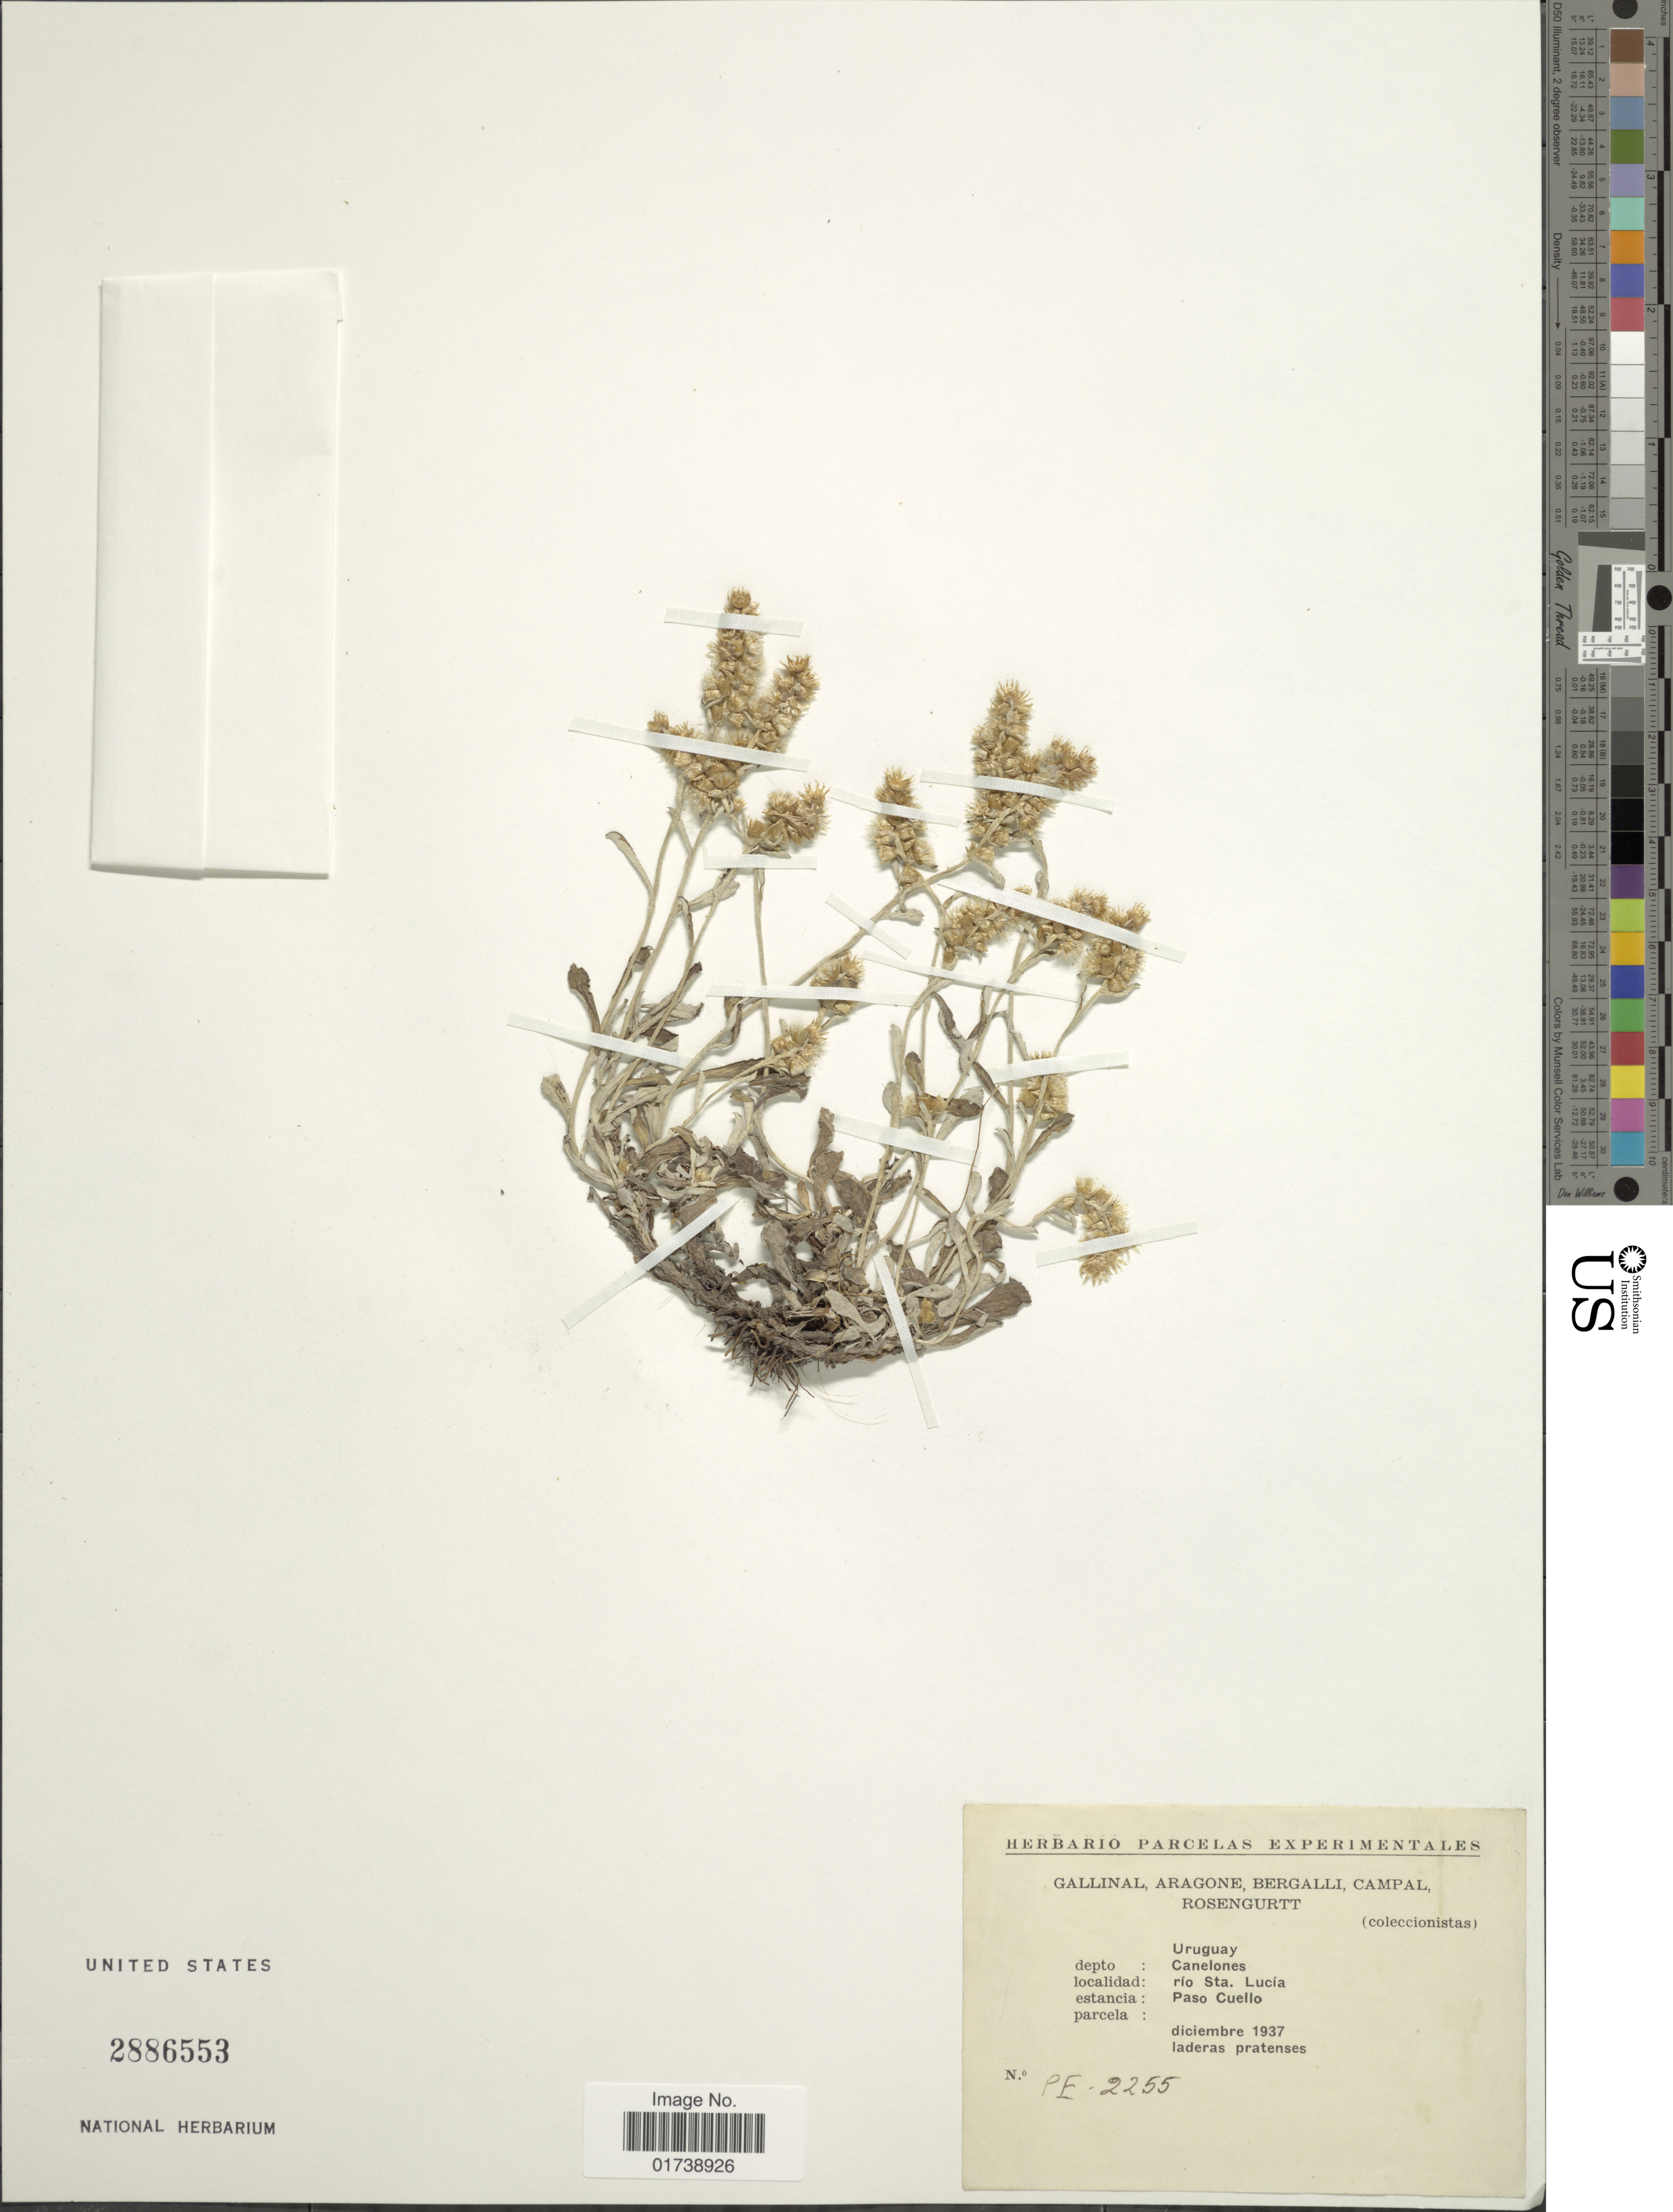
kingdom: Plantae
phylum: Tracheophyta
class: Magnoliopsida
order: Asterales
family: Asteraceae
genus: Gamochaeta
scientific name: Gamochaeta sp.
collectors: -. Gallinal, -- Aragone, -- Bergalli, -- Campal & Rosengurtt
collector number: PE-2255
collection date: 1937-12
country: Uruguay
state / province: Canelones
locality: Rio Sta. Lucia, estancia Paso Cuello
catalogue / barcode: US 2886553